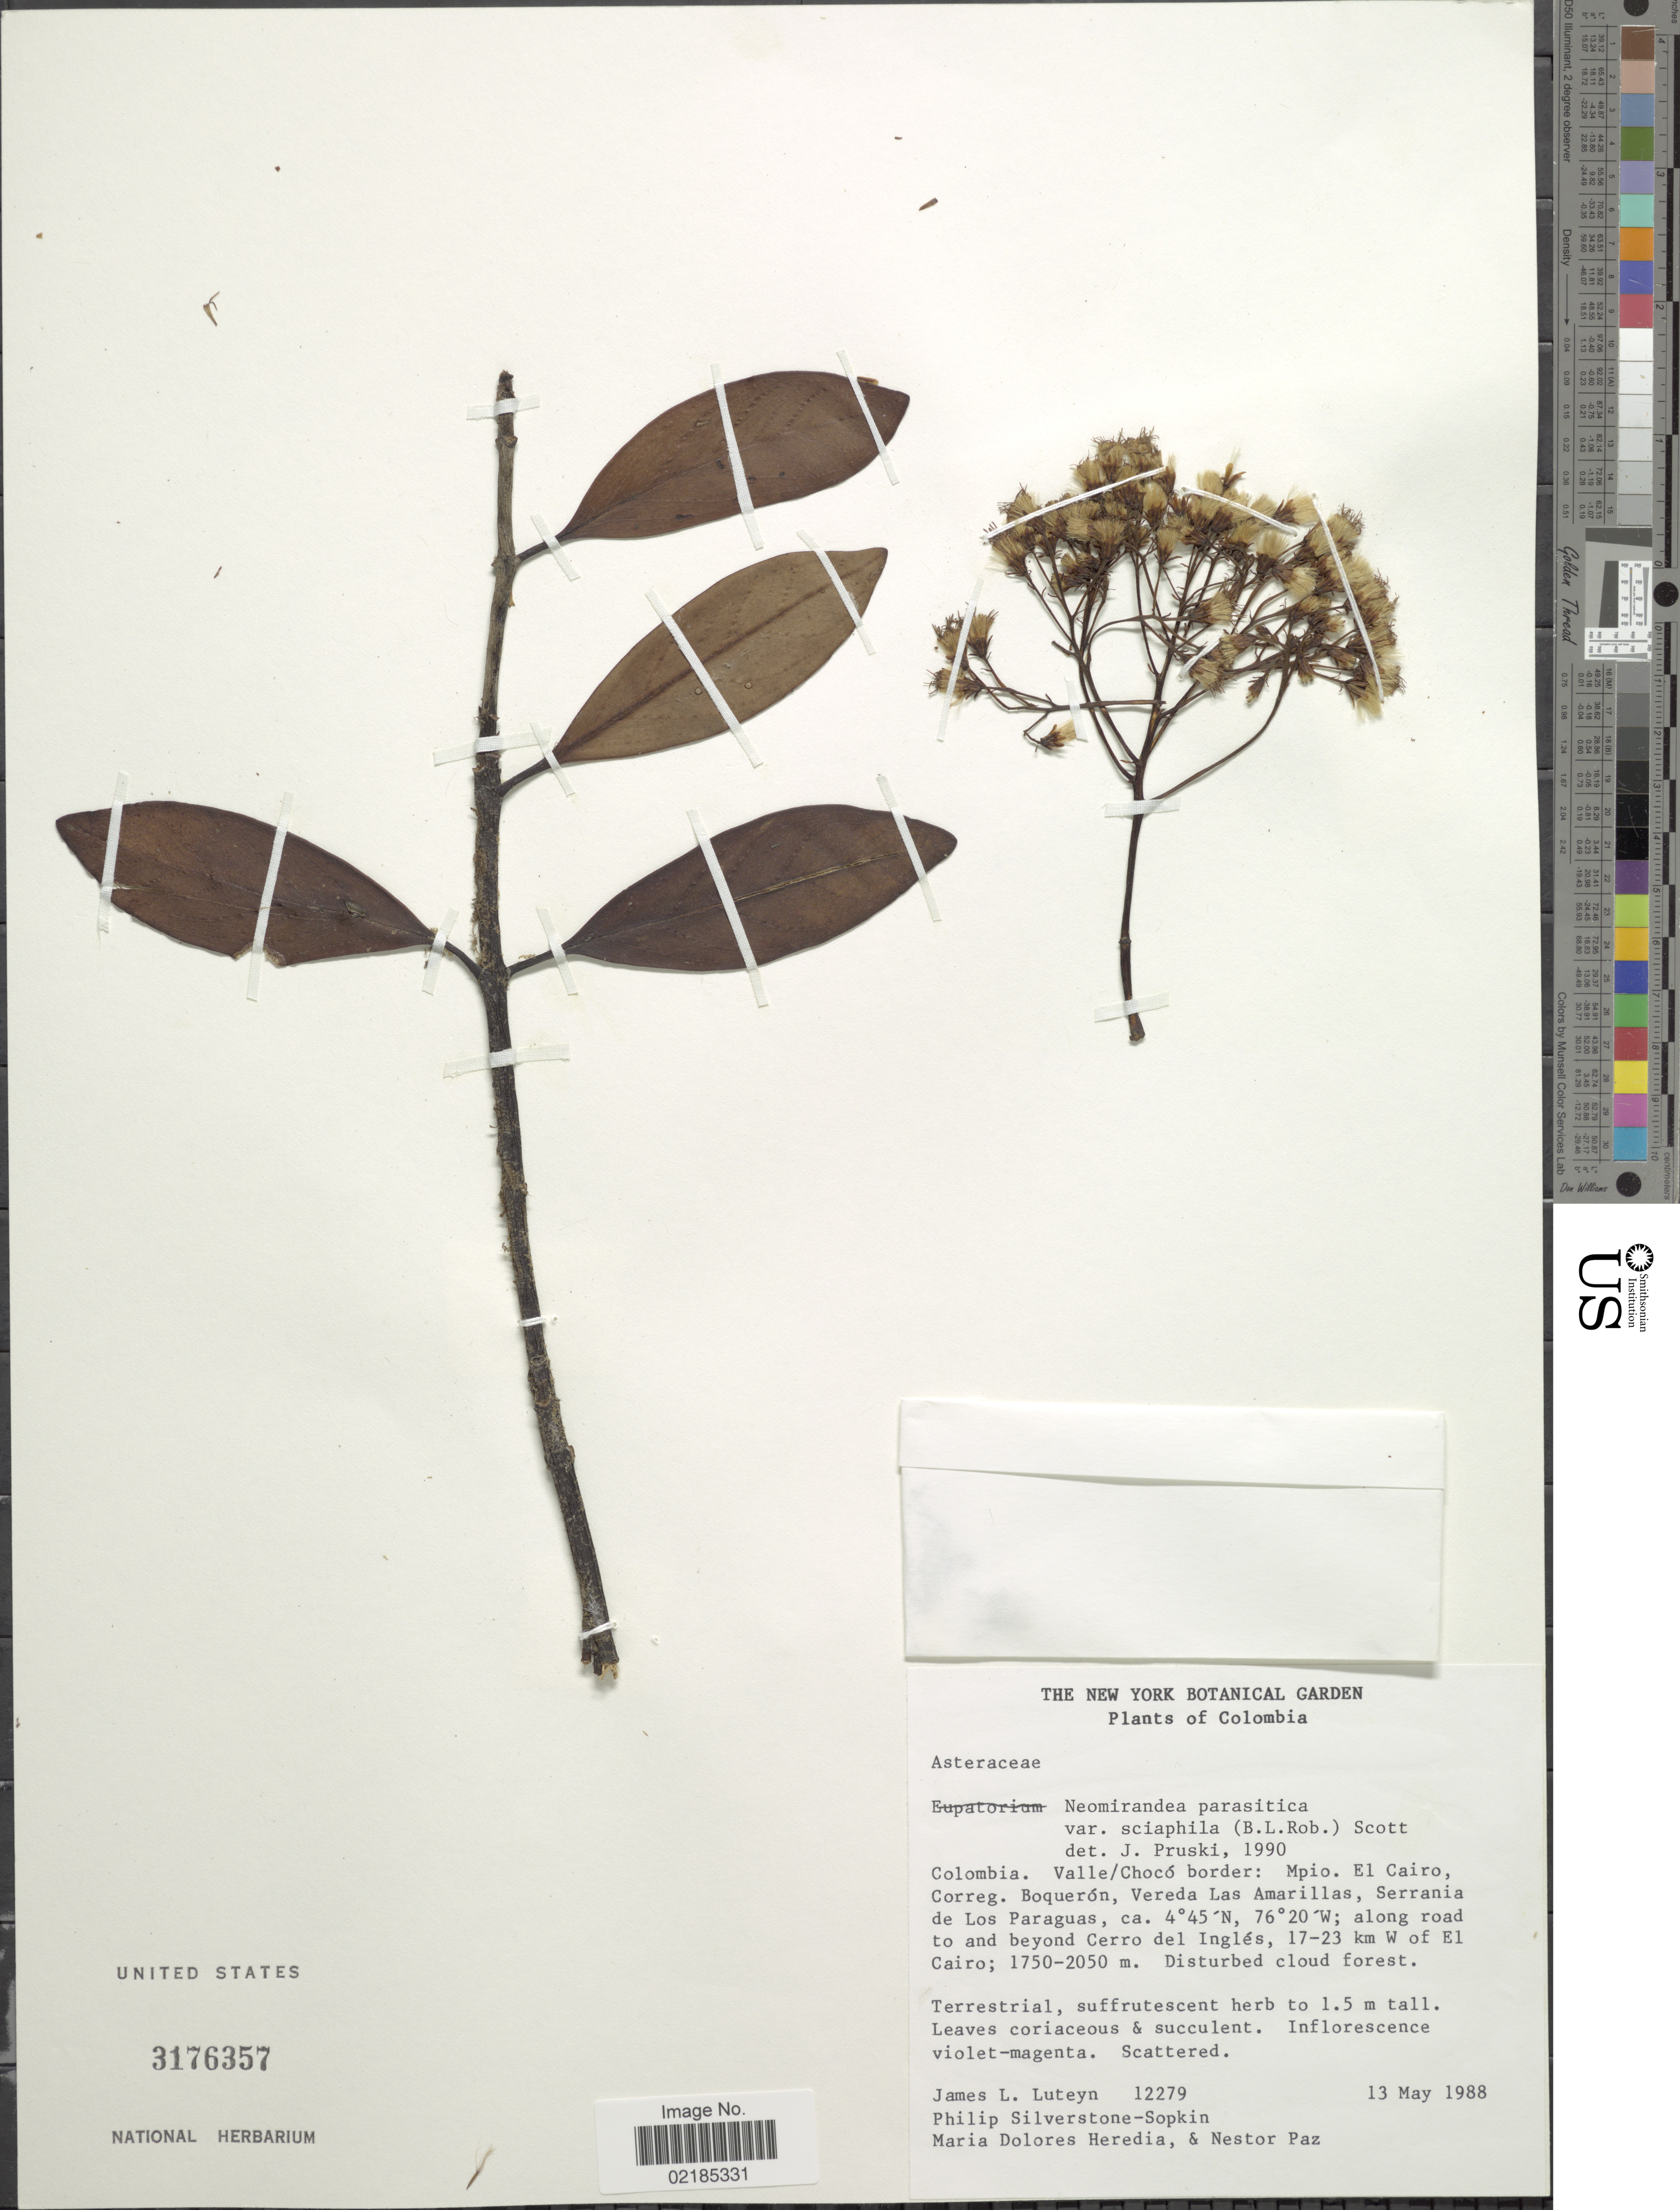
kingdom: Plantae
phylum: Tracheophyta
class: Magnoliopsida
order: Asterales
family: Asteraceae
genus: Neomirandea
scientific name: Neomirandea sciaphila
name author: (B.L. Rob.) R.M. King & H. Rob.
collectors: J. L. Luteyn, P. A. Silverstone-Sopkin, M. Dolores Heredia & N. Paz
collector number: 12279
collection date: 1988-05-13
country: Colombia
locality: Valle/Choco border: Mpio. El Cairo, Correg. Boqueron,Vereda Las Amarillas, Serrania de Los Paraguas, along road to and beyond Cerro del ingles, 17-23 km W of El Cairo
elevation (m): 1750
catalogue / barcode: US 3176357